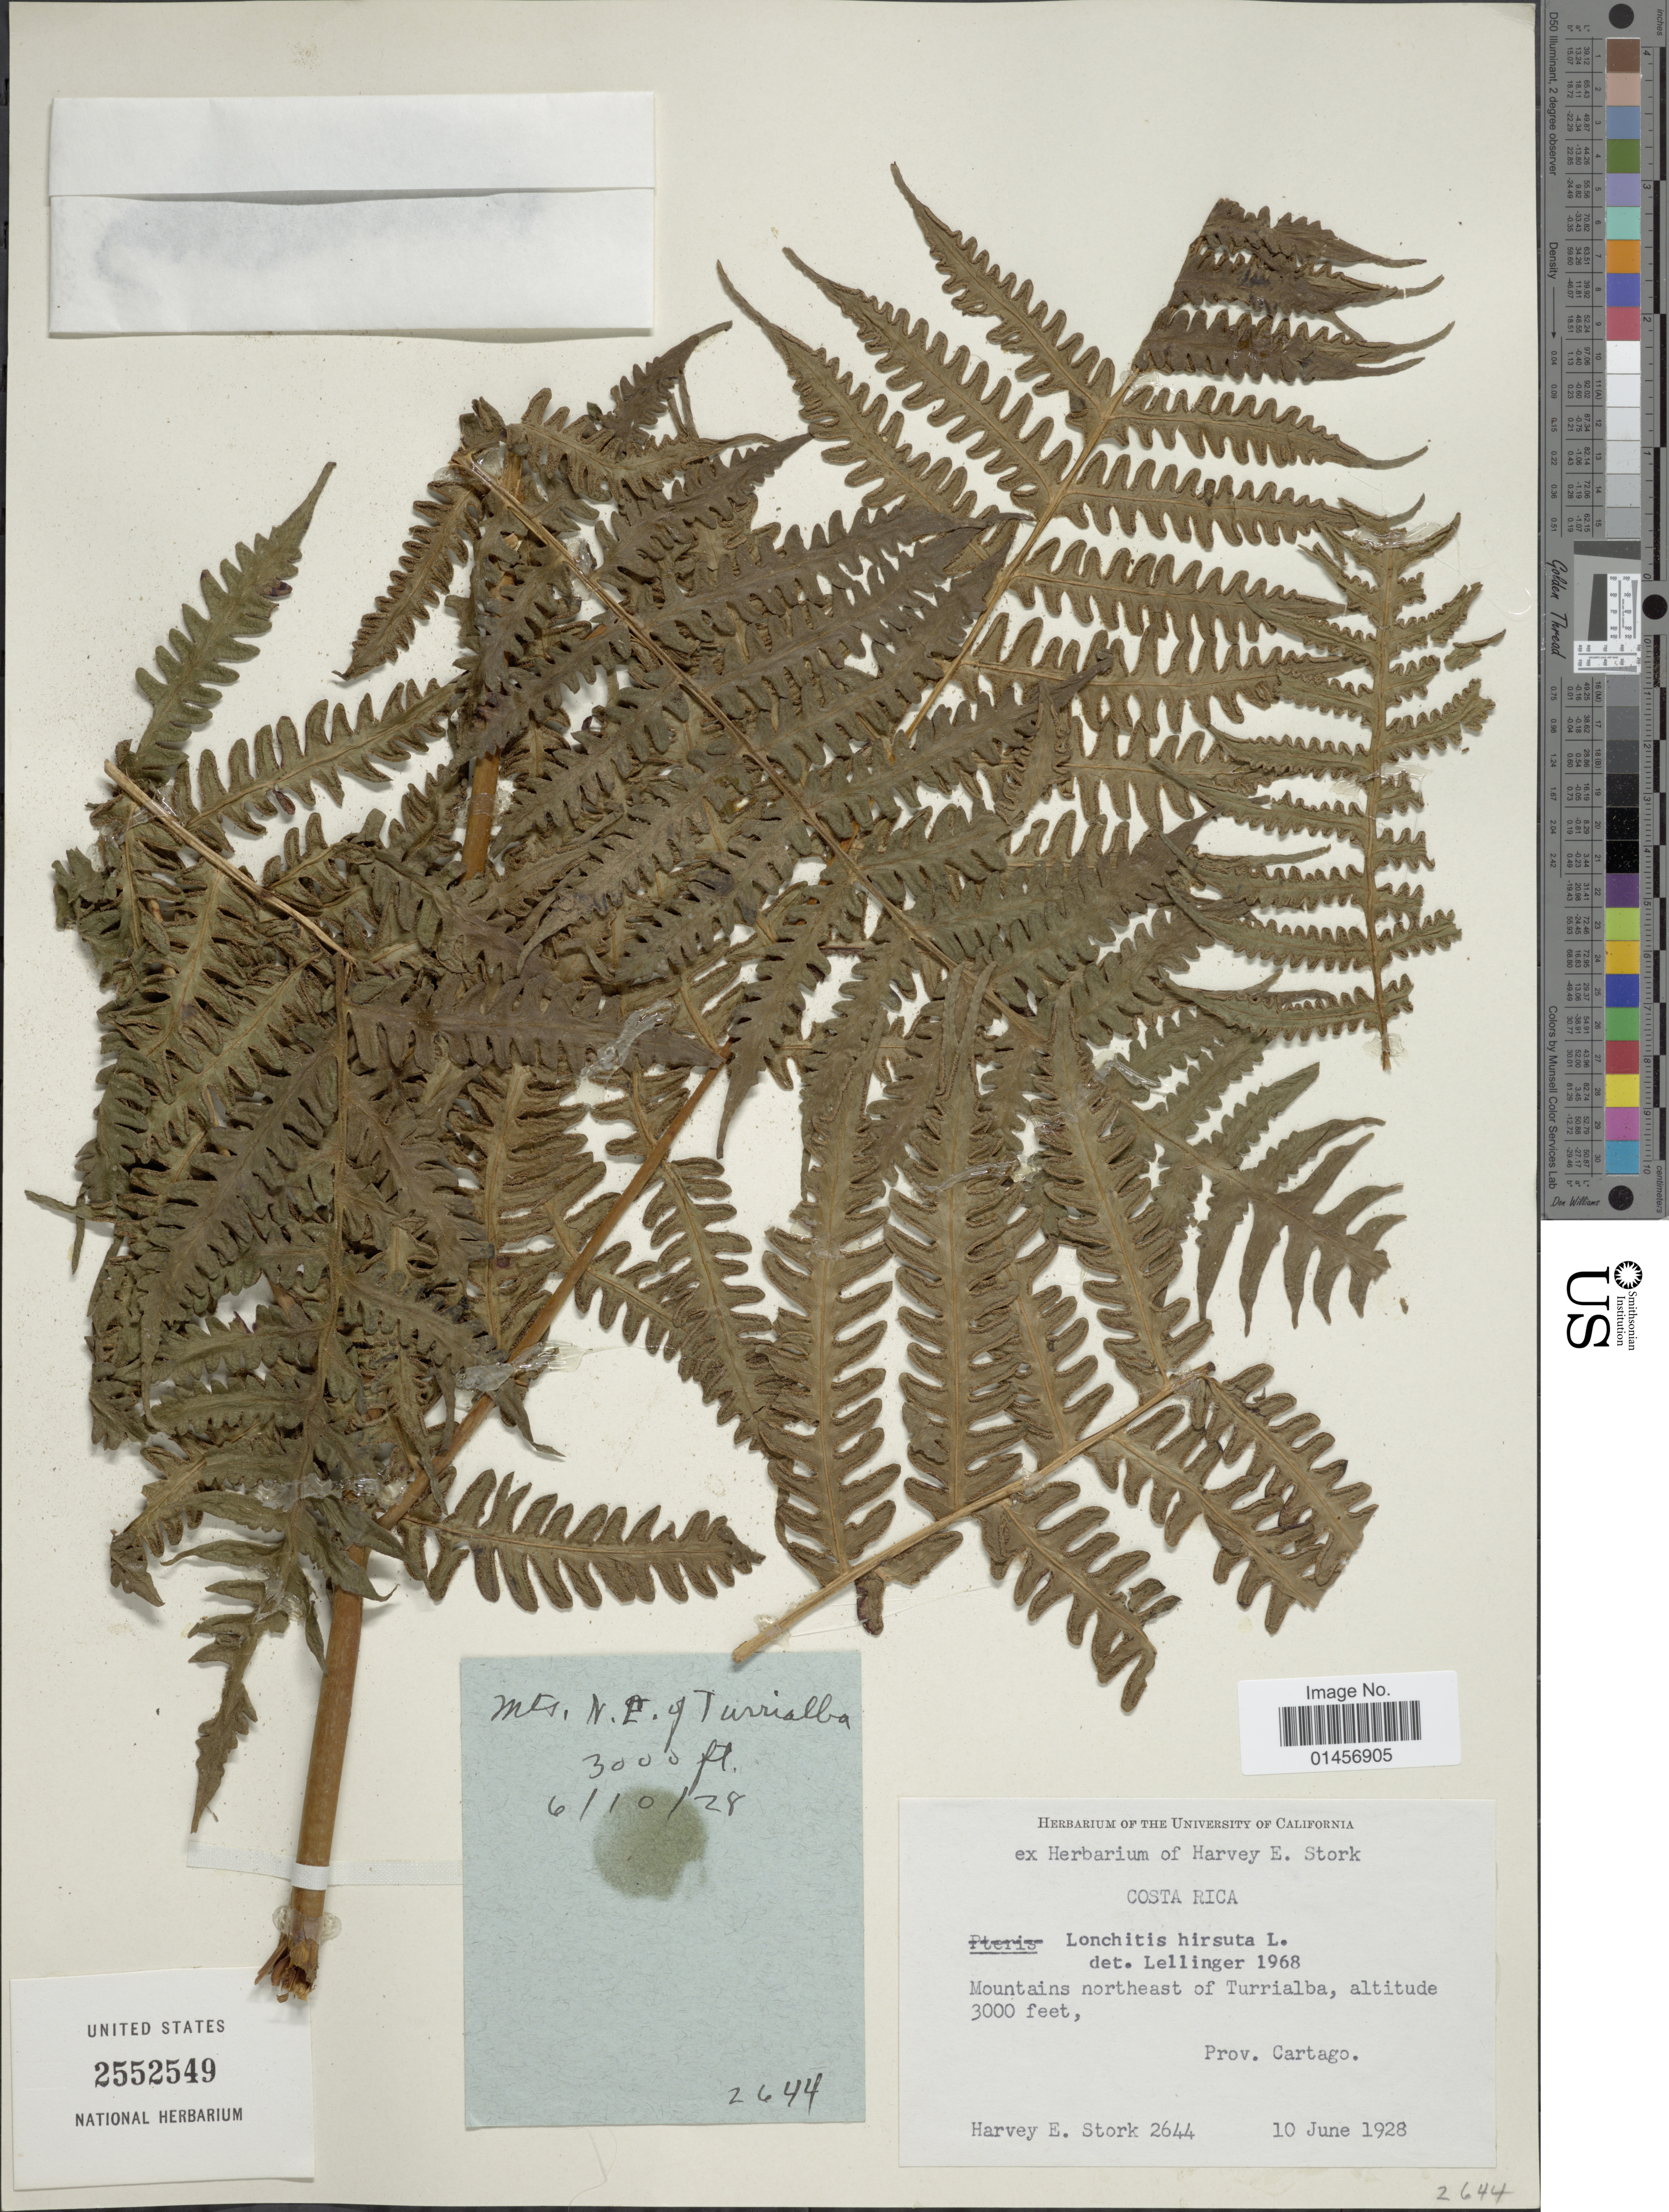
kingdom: Plantae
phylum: Tracheophyta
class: Polypodiopsida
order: Polypodiales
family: Lonchitidaceae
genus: Lonchitis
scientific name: Lonchitis hirsuta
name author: L.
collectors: H. E. Stork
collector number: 2644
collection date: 1928-06-10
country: Costa Rica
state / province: Cartago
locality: Costa Rica, Mountains northeast of Turrialba.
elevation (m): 914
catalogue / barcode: US 2552549